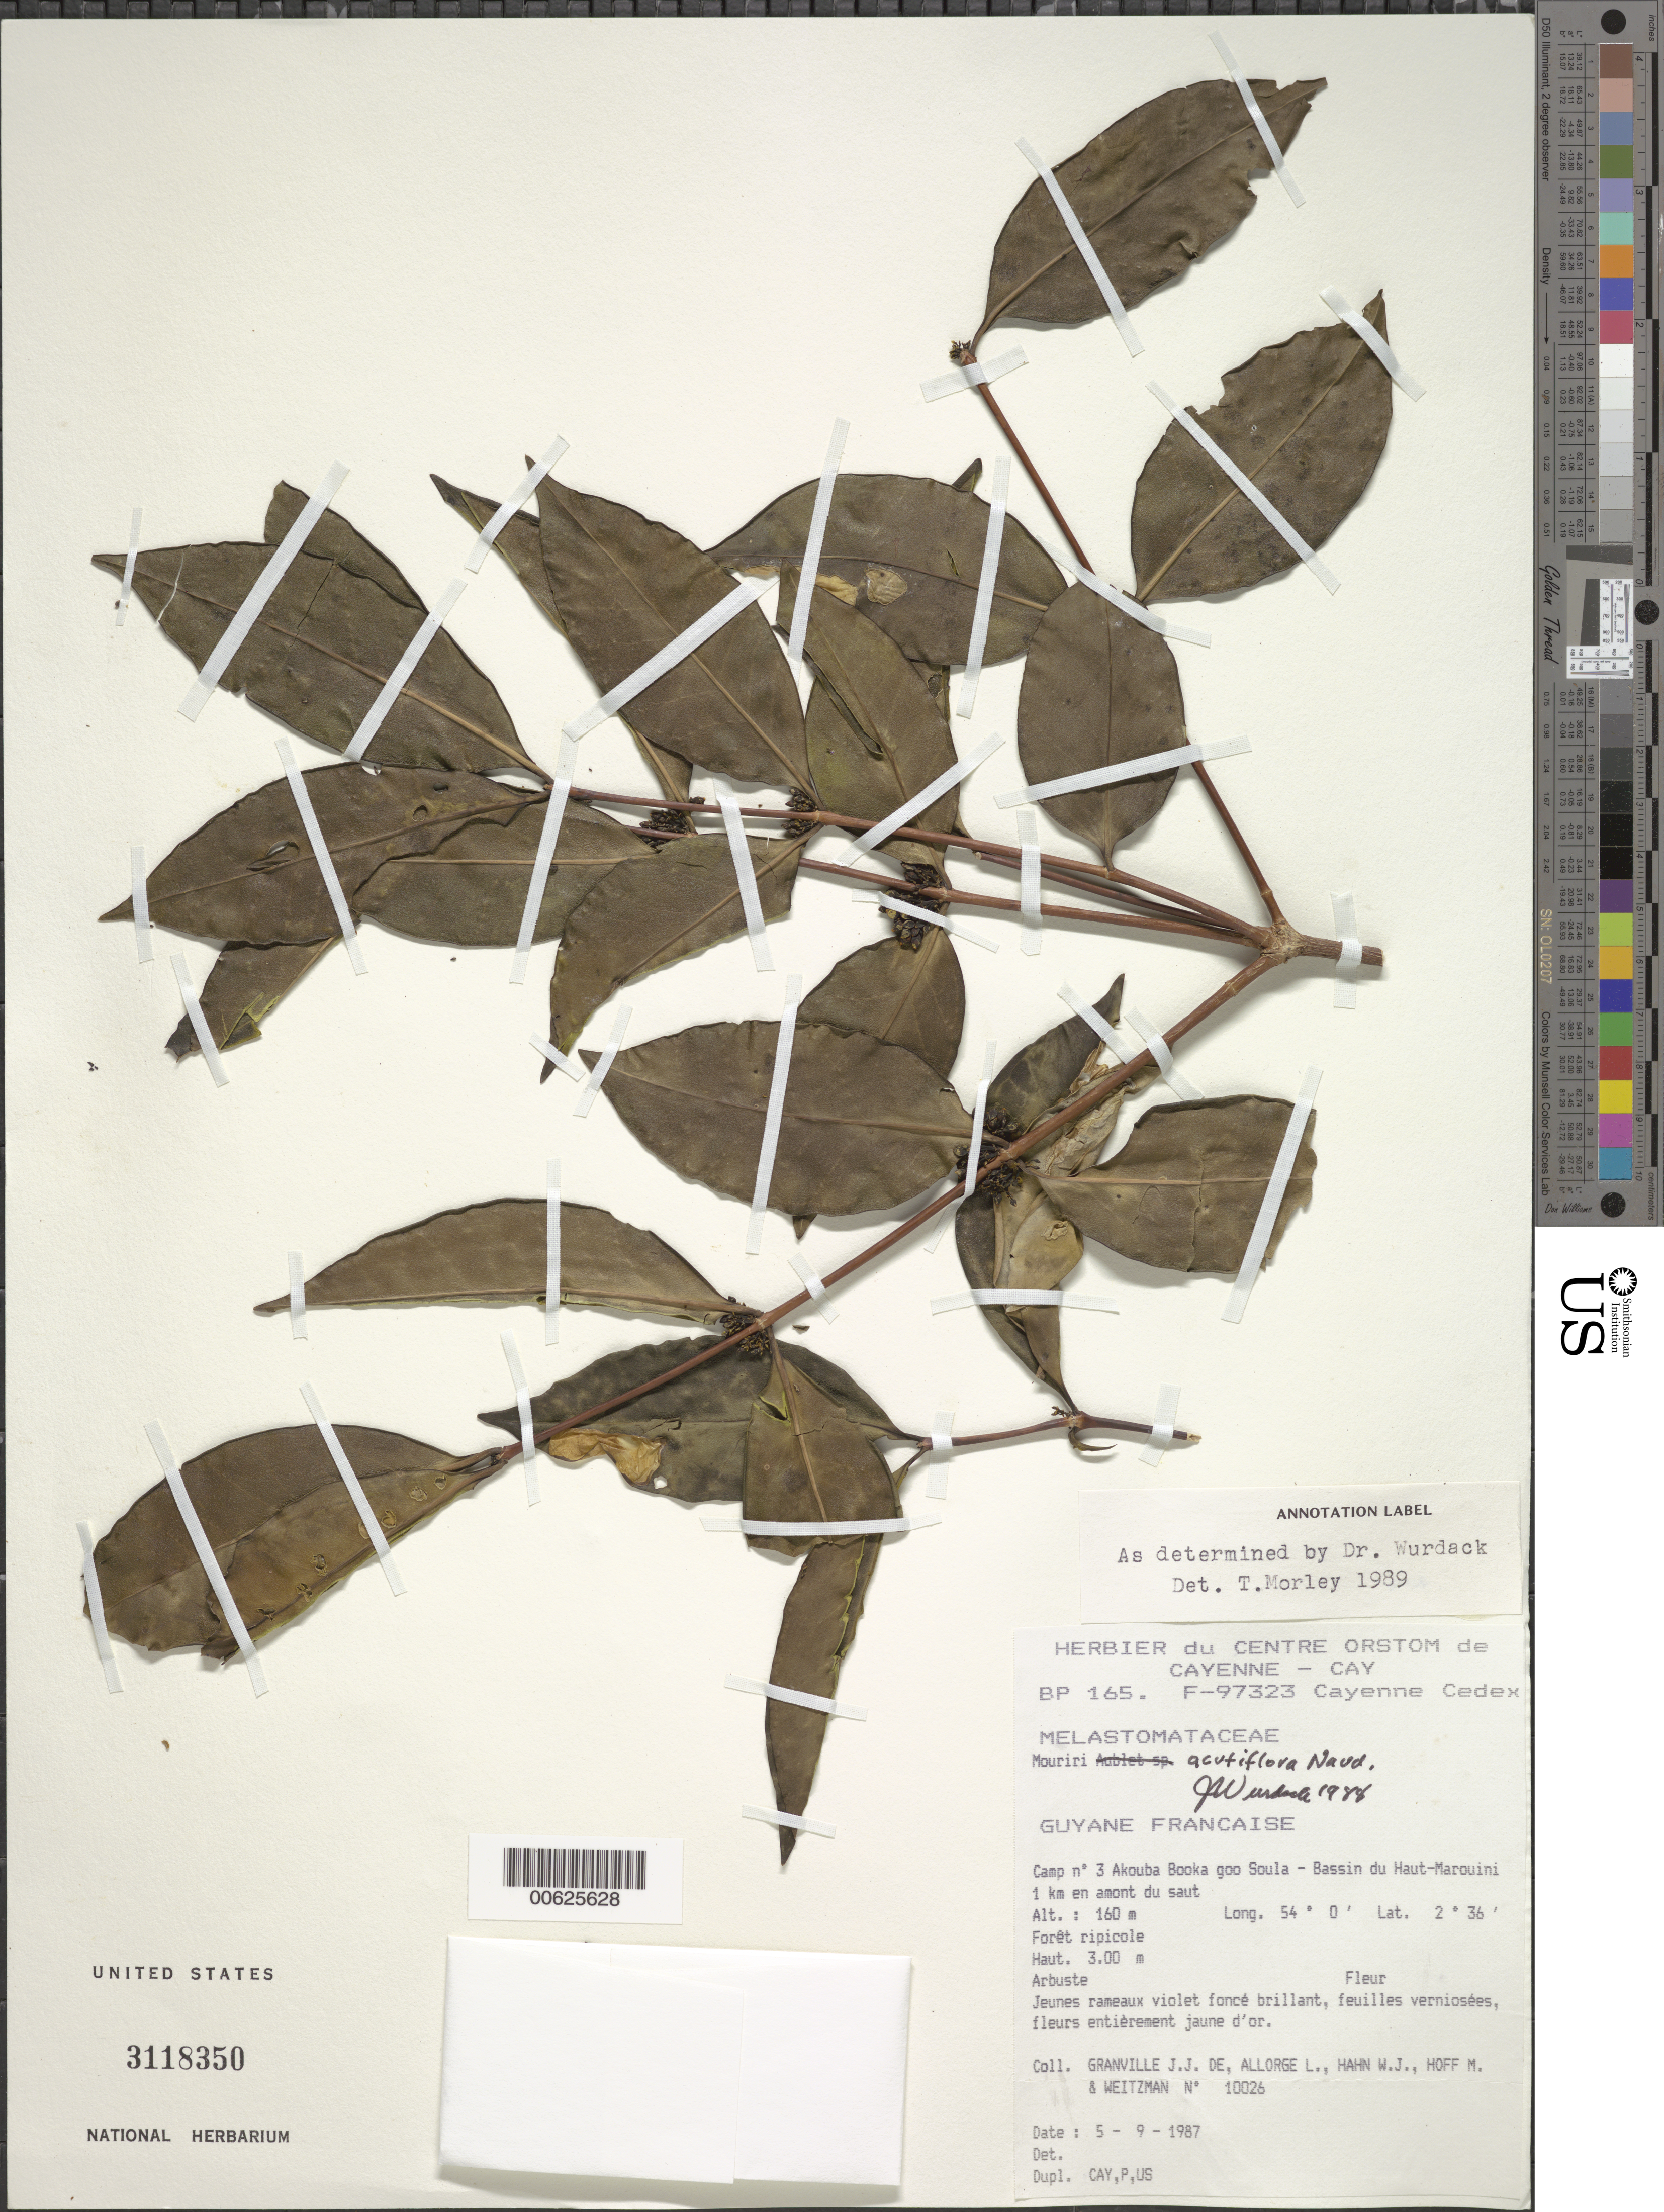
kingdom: Plantae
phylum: Tracheophyta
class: Magnoliopsida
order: Myrtales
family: Melastomataceae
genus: Mouriri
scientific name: Mouriri acutiflora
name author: Naudin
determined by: Morley, T.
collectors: J.-J. de Granville, L. Allorge, W. J. Hahn, M. Hoff & A. L. Weitzman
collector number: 10026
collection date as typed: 5-Sep-87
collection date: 1987-09-05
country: French Guiana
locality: Akouba Booka goo Soula, Camp #3, Bassin du Haut Marouini. 1 km en amont du saut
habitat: Riparian forest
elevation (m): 160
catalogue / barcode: US 3118350